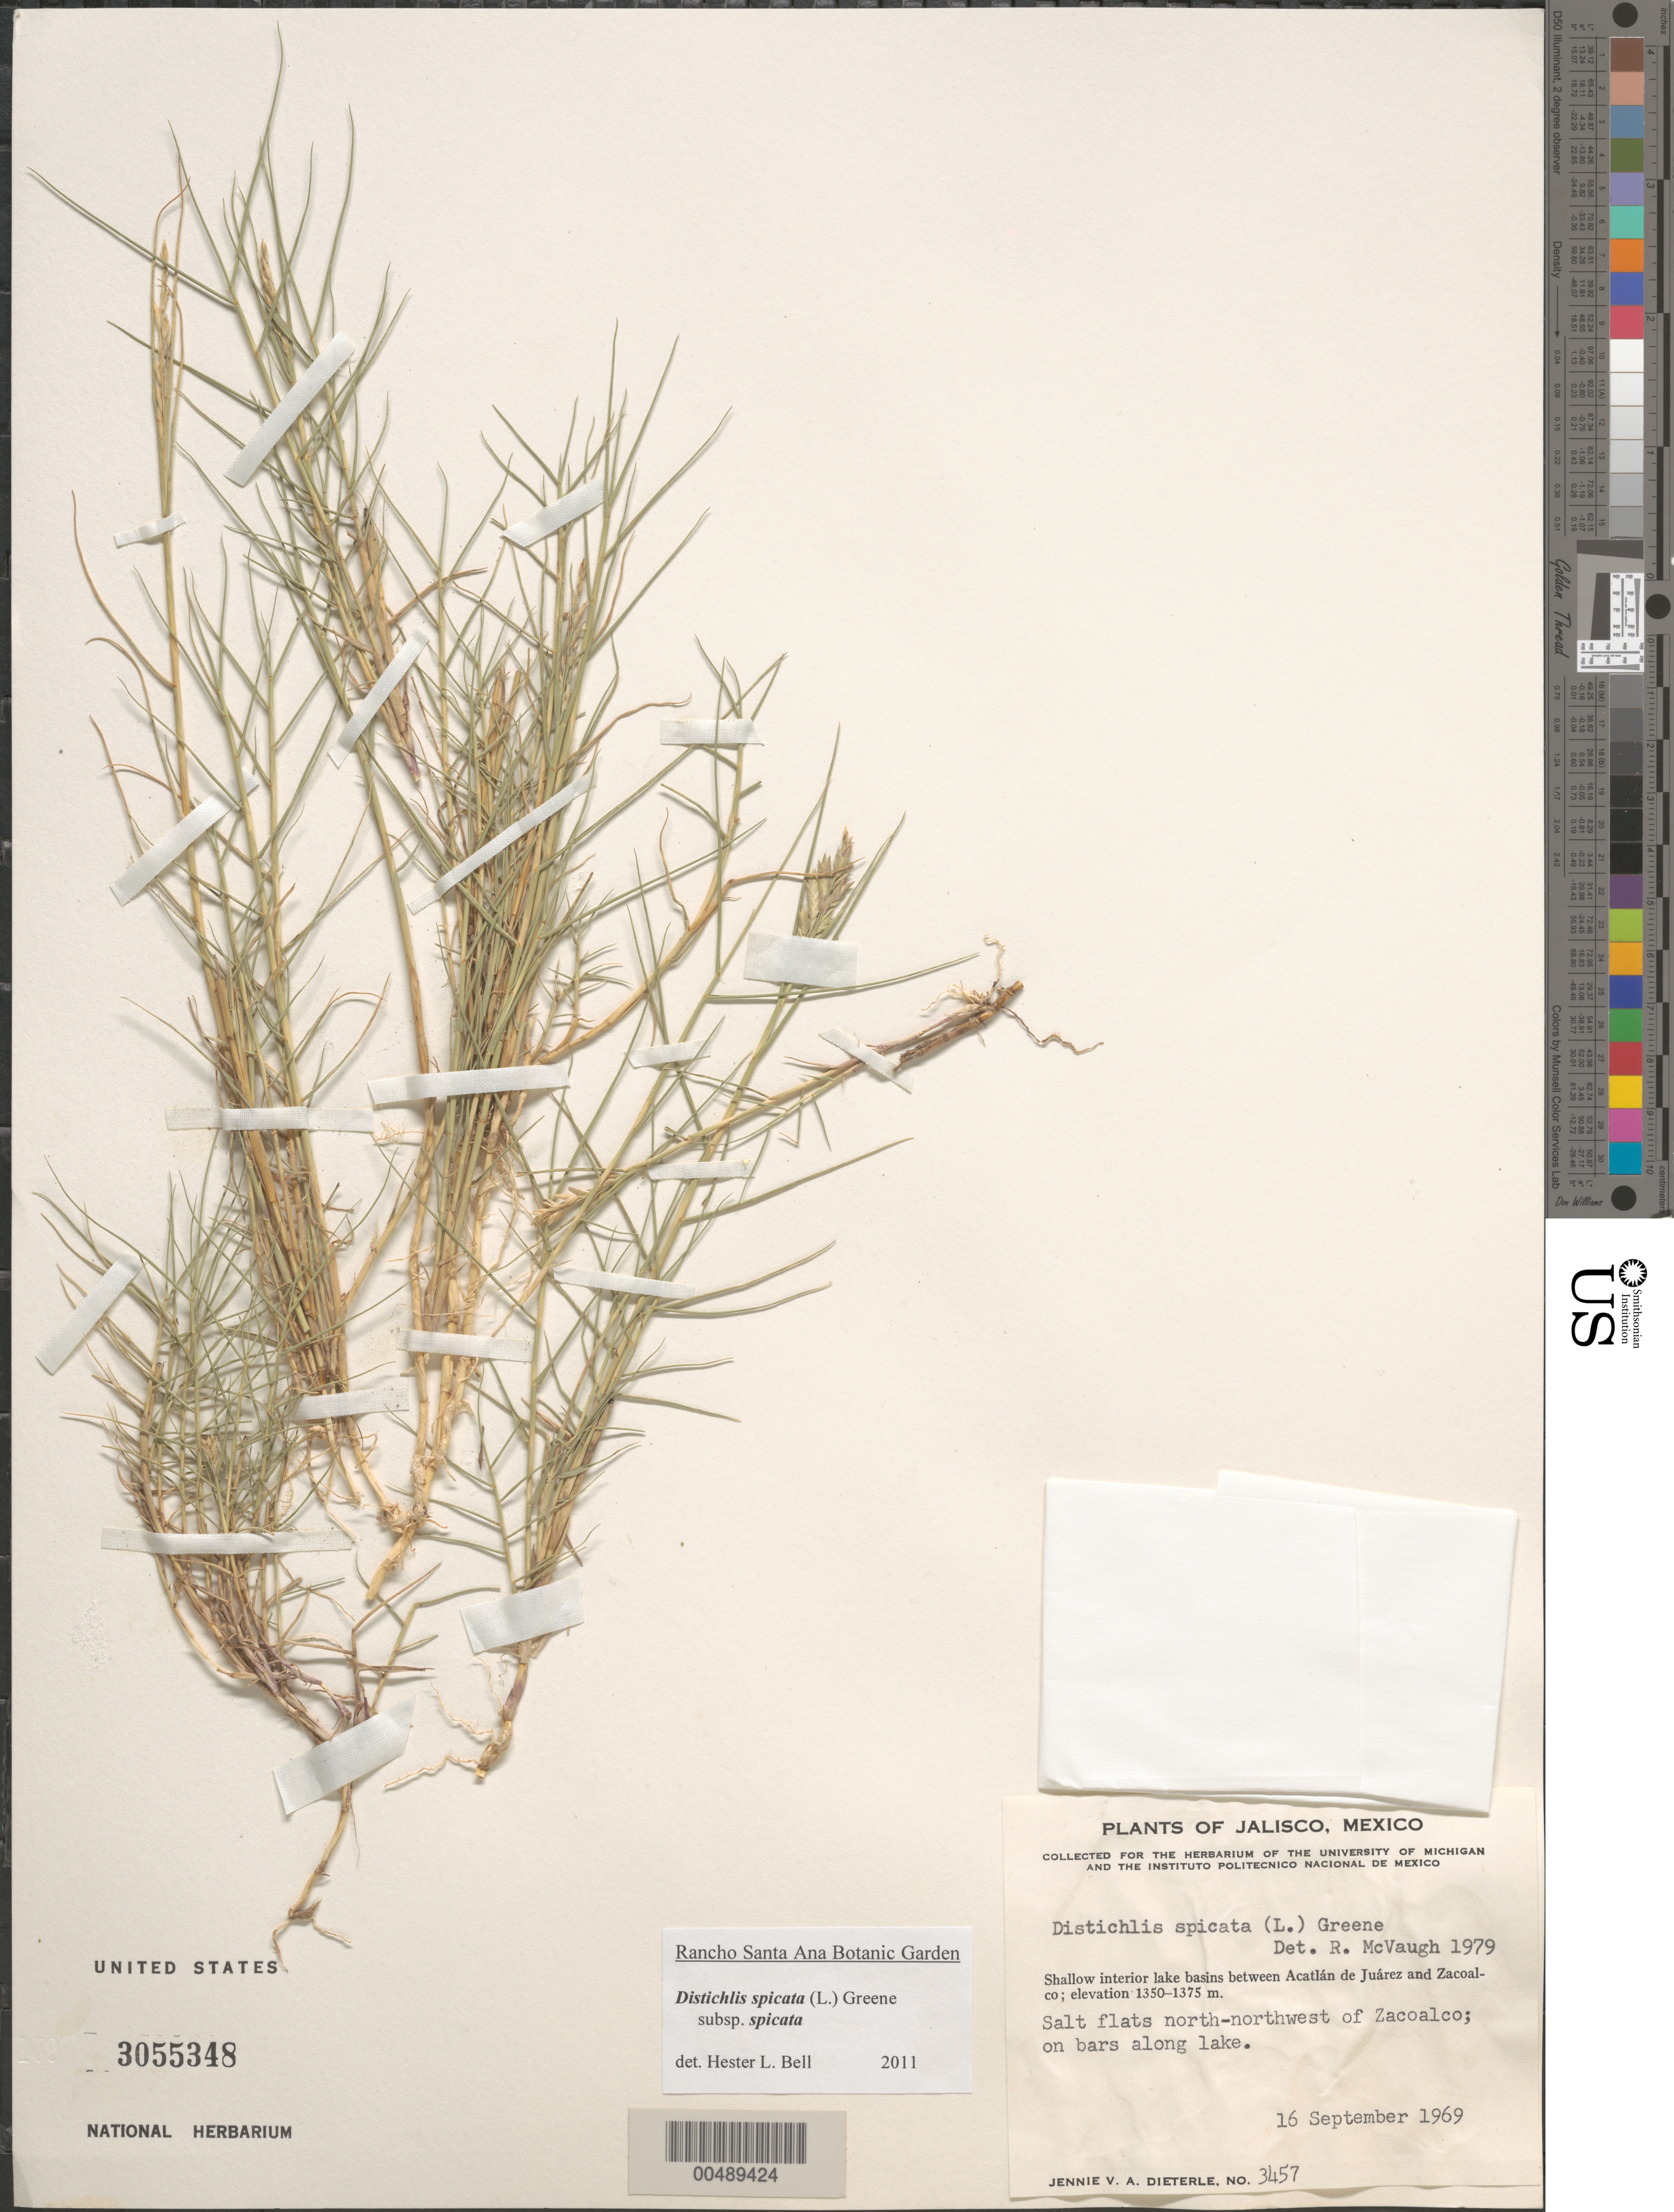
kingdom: Plantae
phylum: Tracheophyta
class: Liliopsida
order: Poales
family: Poaceae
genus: Distichlis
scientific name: Distichlis spicata subsp. spicata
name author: (L.) Greene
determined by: Bell, H. L.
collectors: J. Dieterle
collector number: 3457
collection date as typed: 16 Sep 1969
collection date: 1969-09-16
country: Mexico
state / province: Jalisco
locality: Lake basins between Acatlán de Juárez and Zacoalco, salt flats NNW of Zacoalco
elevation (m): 1350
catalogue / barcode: US 3055348